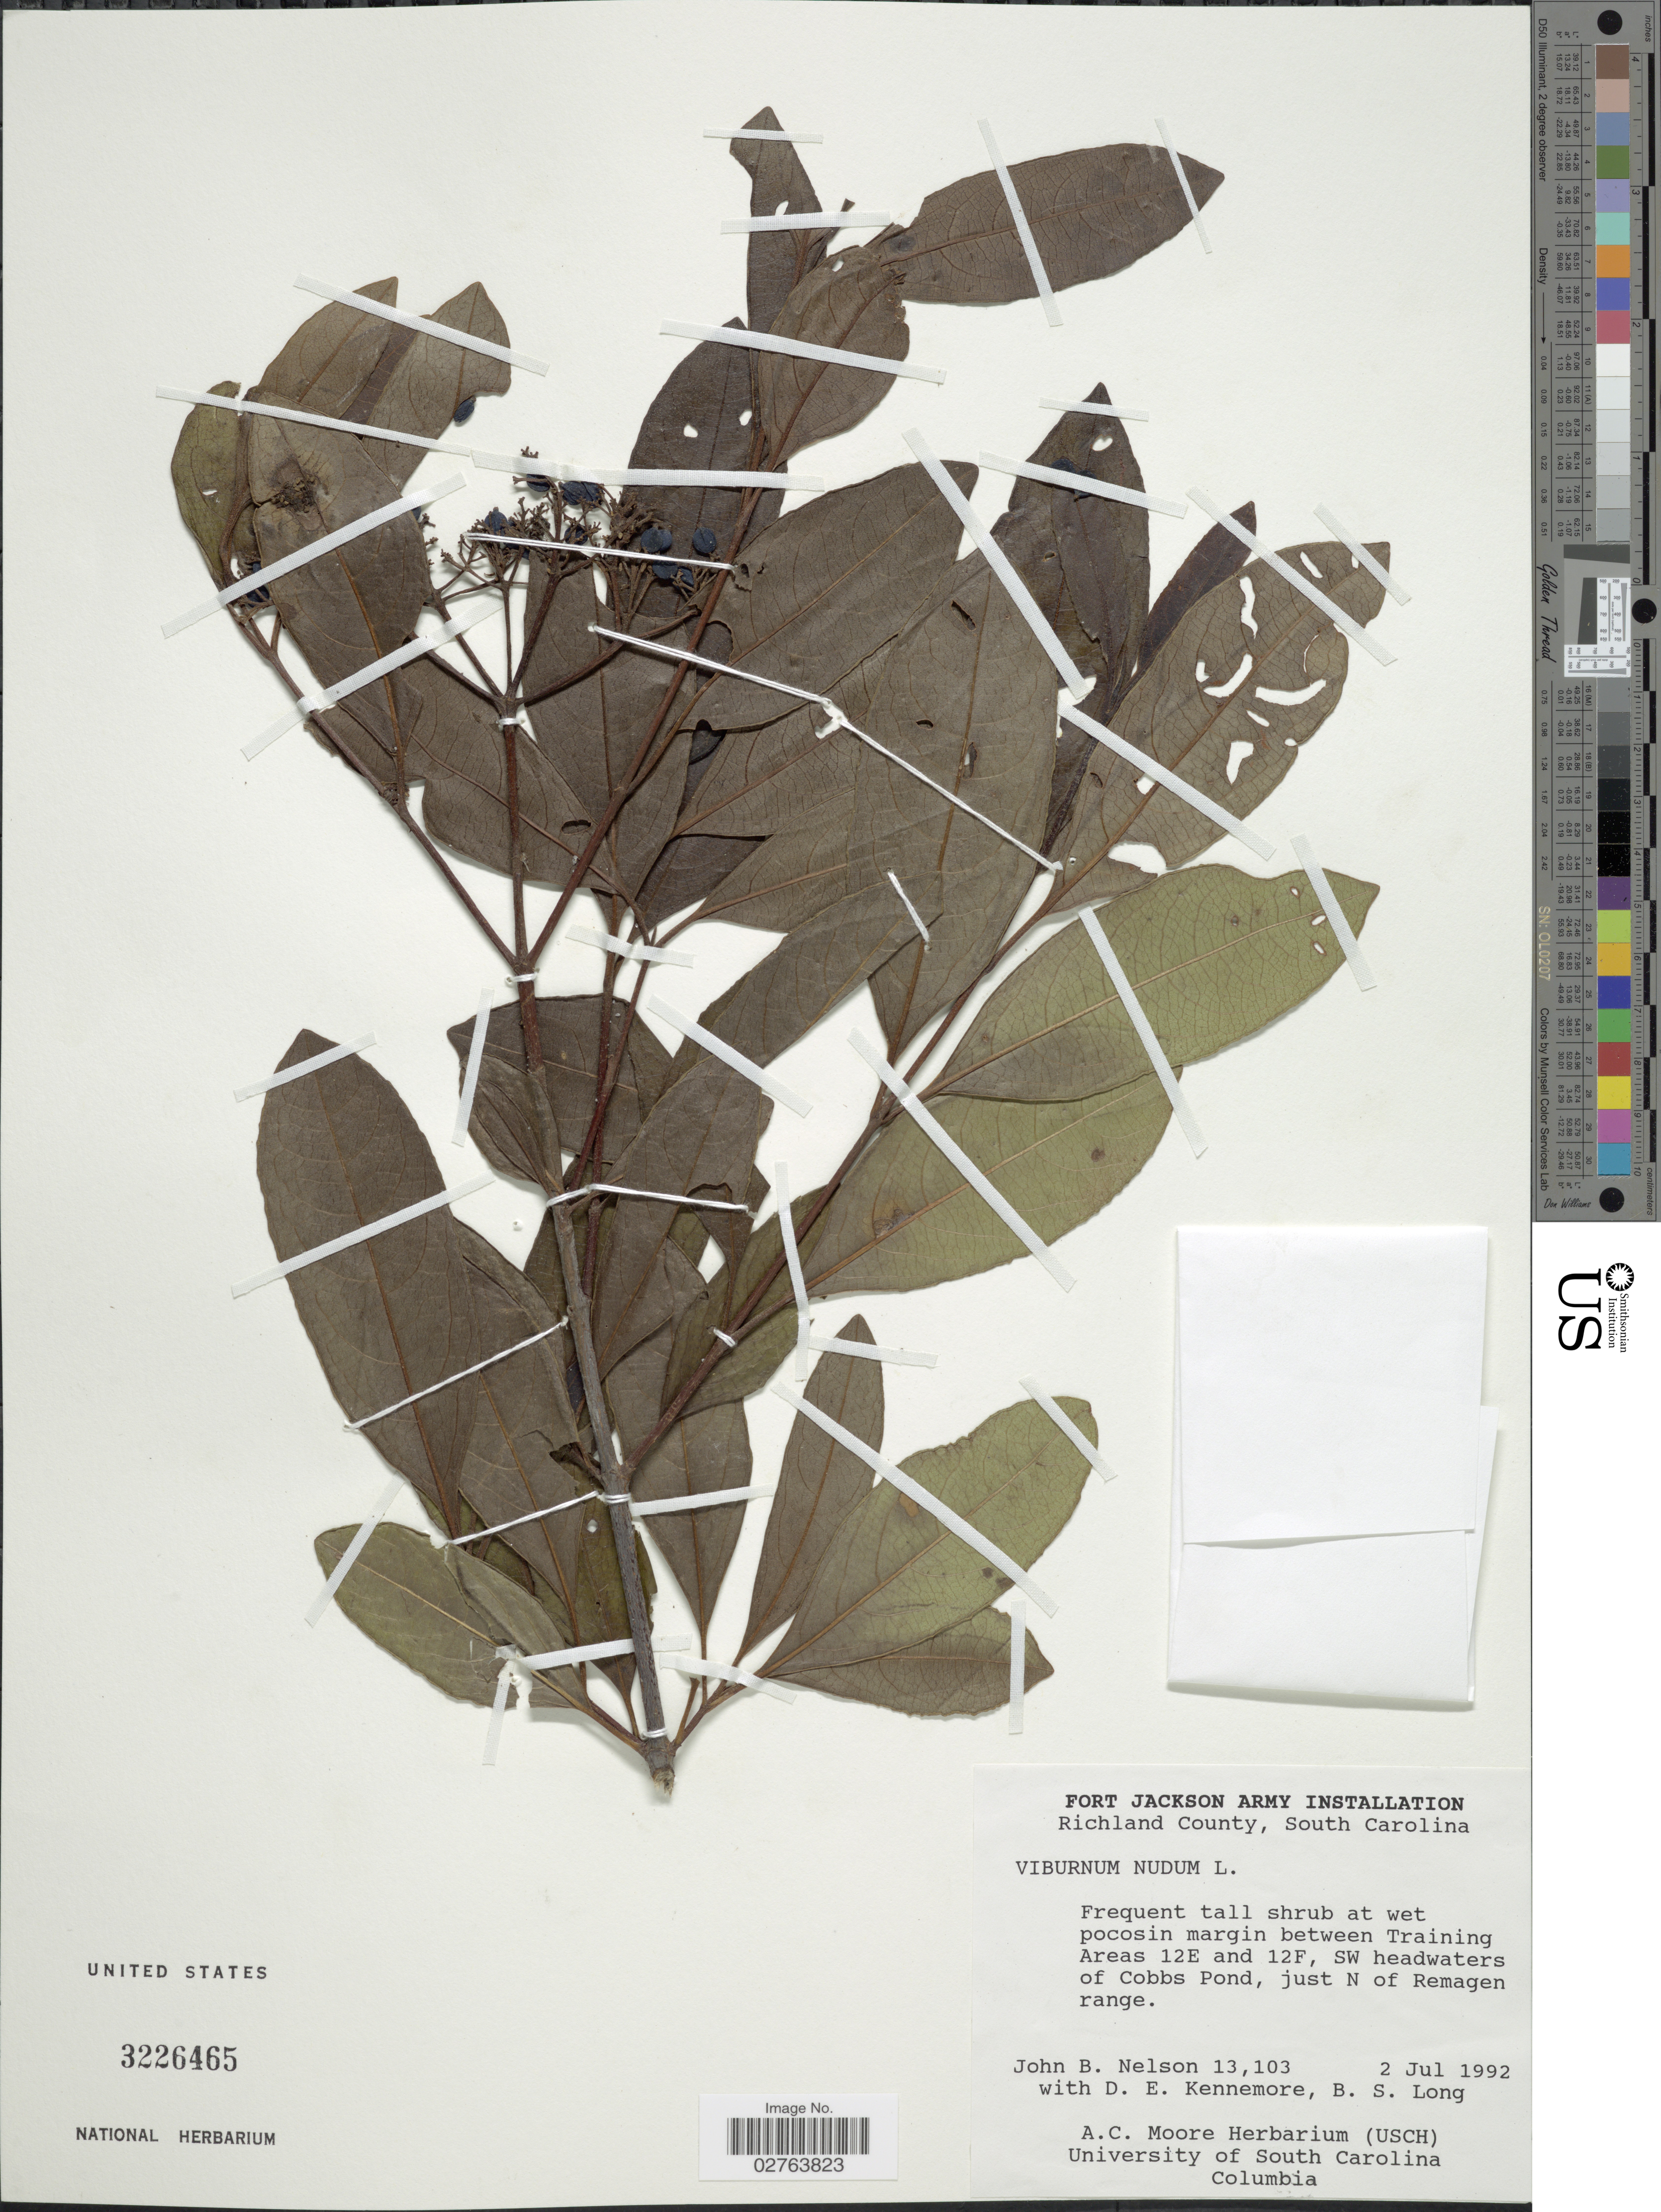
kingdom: Plantae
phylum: Tracheophyta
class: Magnoliopsida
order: Dipsacales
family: Viburnaceae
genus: Viburnum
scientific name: Viburnum nudum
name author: L.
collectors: J. B. Nelson, D. Kennemore & B. Long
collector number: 13103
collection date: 1992-07-02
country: United States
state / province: South Carolina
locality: Fort Jackson Army Installation. Richland County. Frequent tall shrub at wet pocosin margin between Training Areas 12E and 12F, SW headwaters of Cobbs Pond, just N of Remagen range.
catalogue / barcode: US 3226465